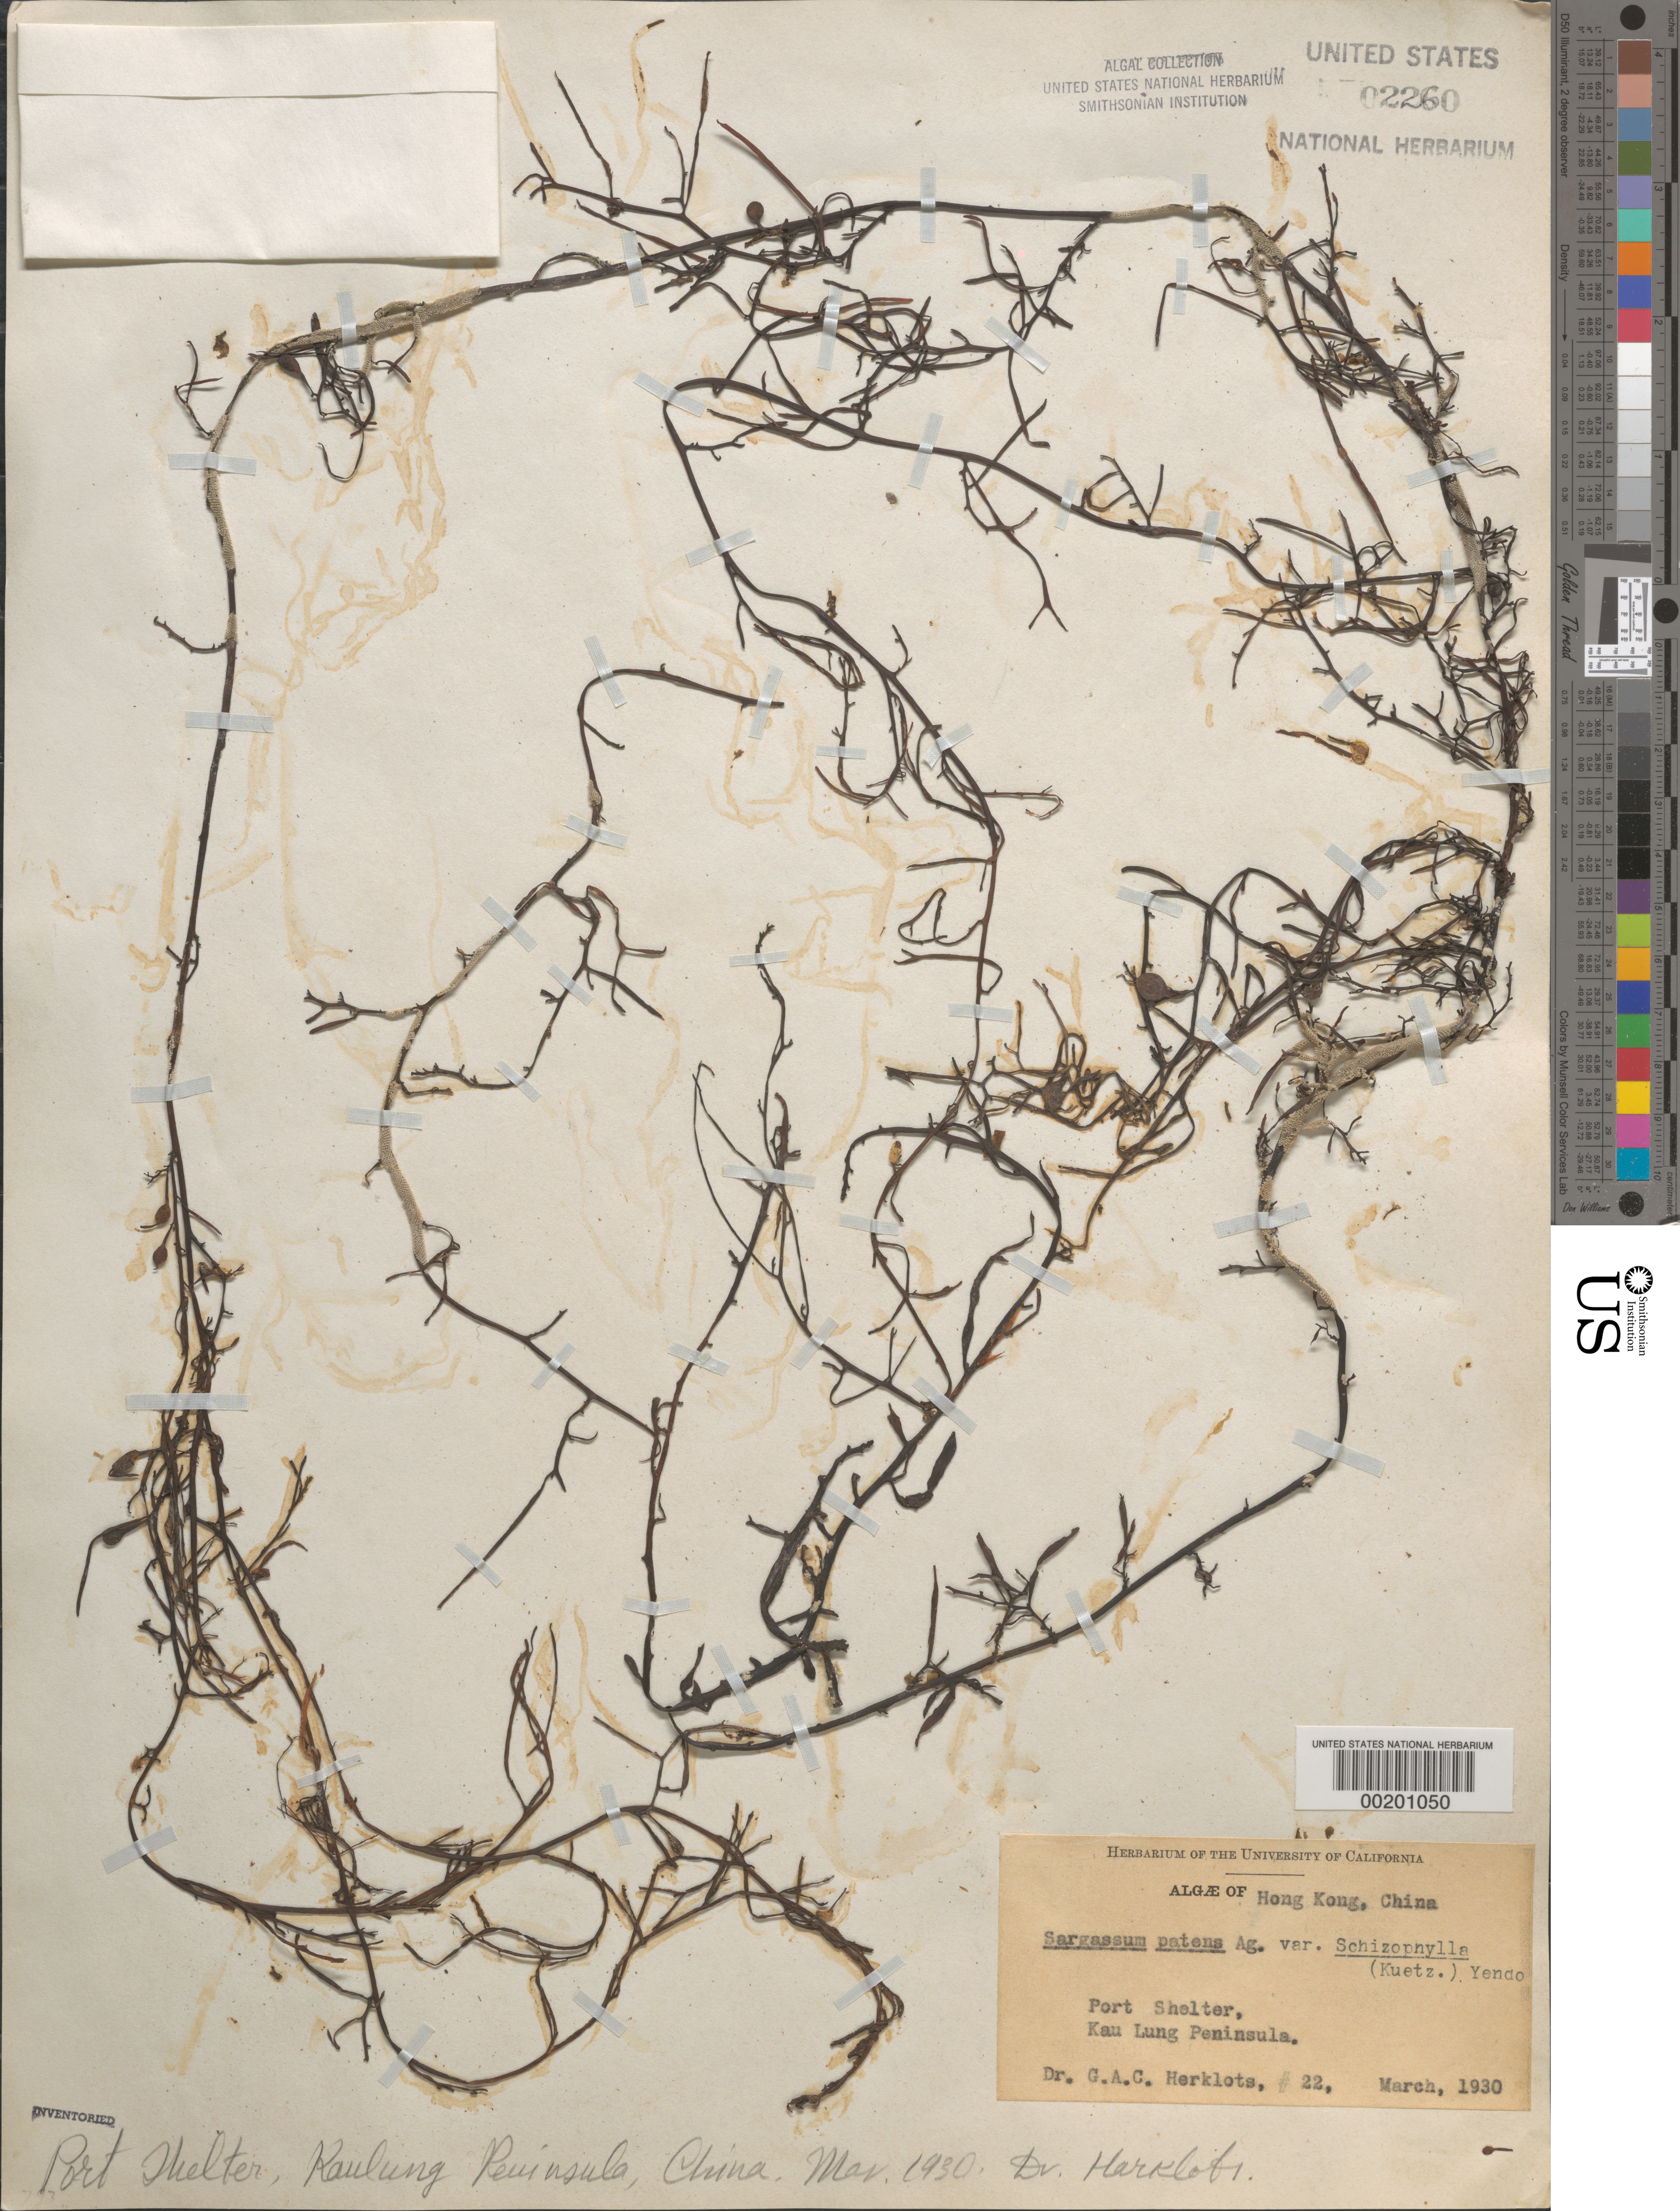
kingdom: Chromista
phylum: Ochrophyta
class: Phaeophyceae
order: Fucales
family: Sargassaceae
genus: Sargassum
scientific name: Sargassum patens var. schizophylla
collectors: G. Herklots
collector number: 22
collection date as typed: Mar 1930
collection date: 1930-03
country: China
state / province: Hong Kong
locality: Port Shelter, New Territories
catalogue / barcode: US 2260